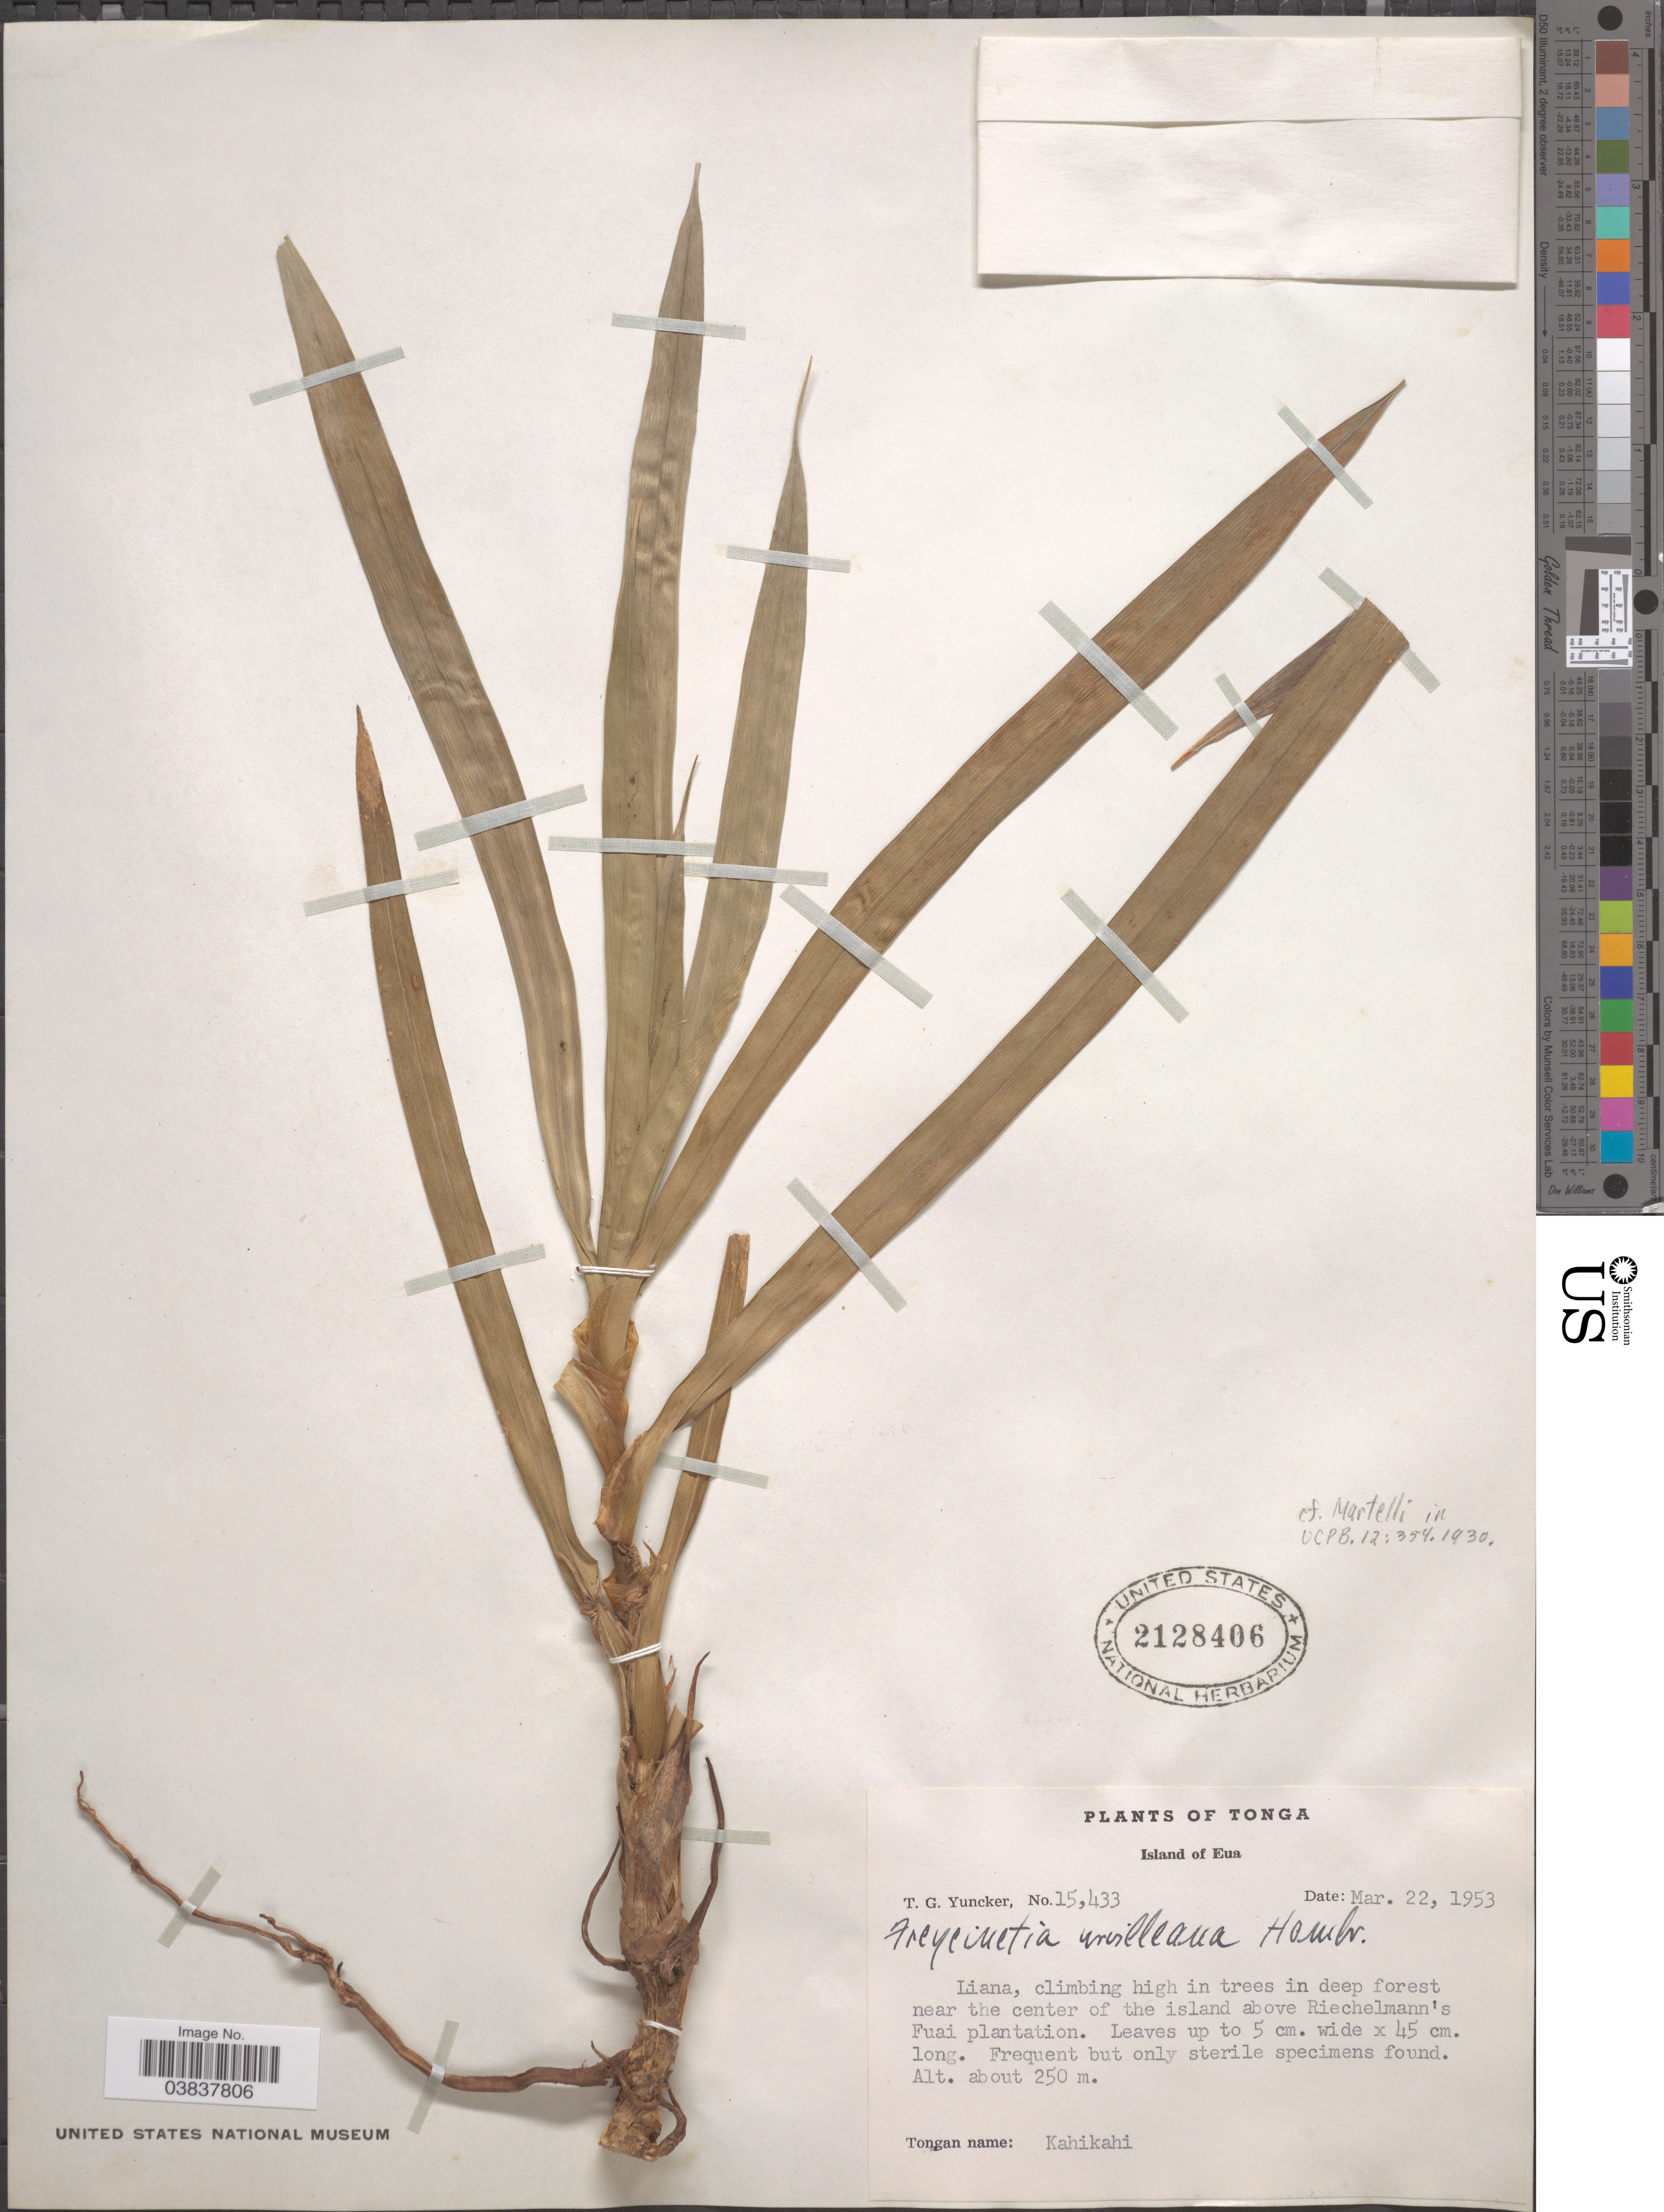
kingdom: Plantae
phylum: Tracheophyta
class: Liliopsida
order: Pandanales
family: Pandanaceae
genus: Freycinetia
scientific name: Freycinetia urvilleana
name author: Hombr. & Jacquinot ex Decne.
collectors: T. G. Yuncker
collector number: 15433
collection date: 1953-03-22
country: Tonga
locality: Island of Eua. Deep forest near the center of the island above Riechelmann's Fuai plantation.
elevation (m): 250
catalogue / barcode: US 2128406